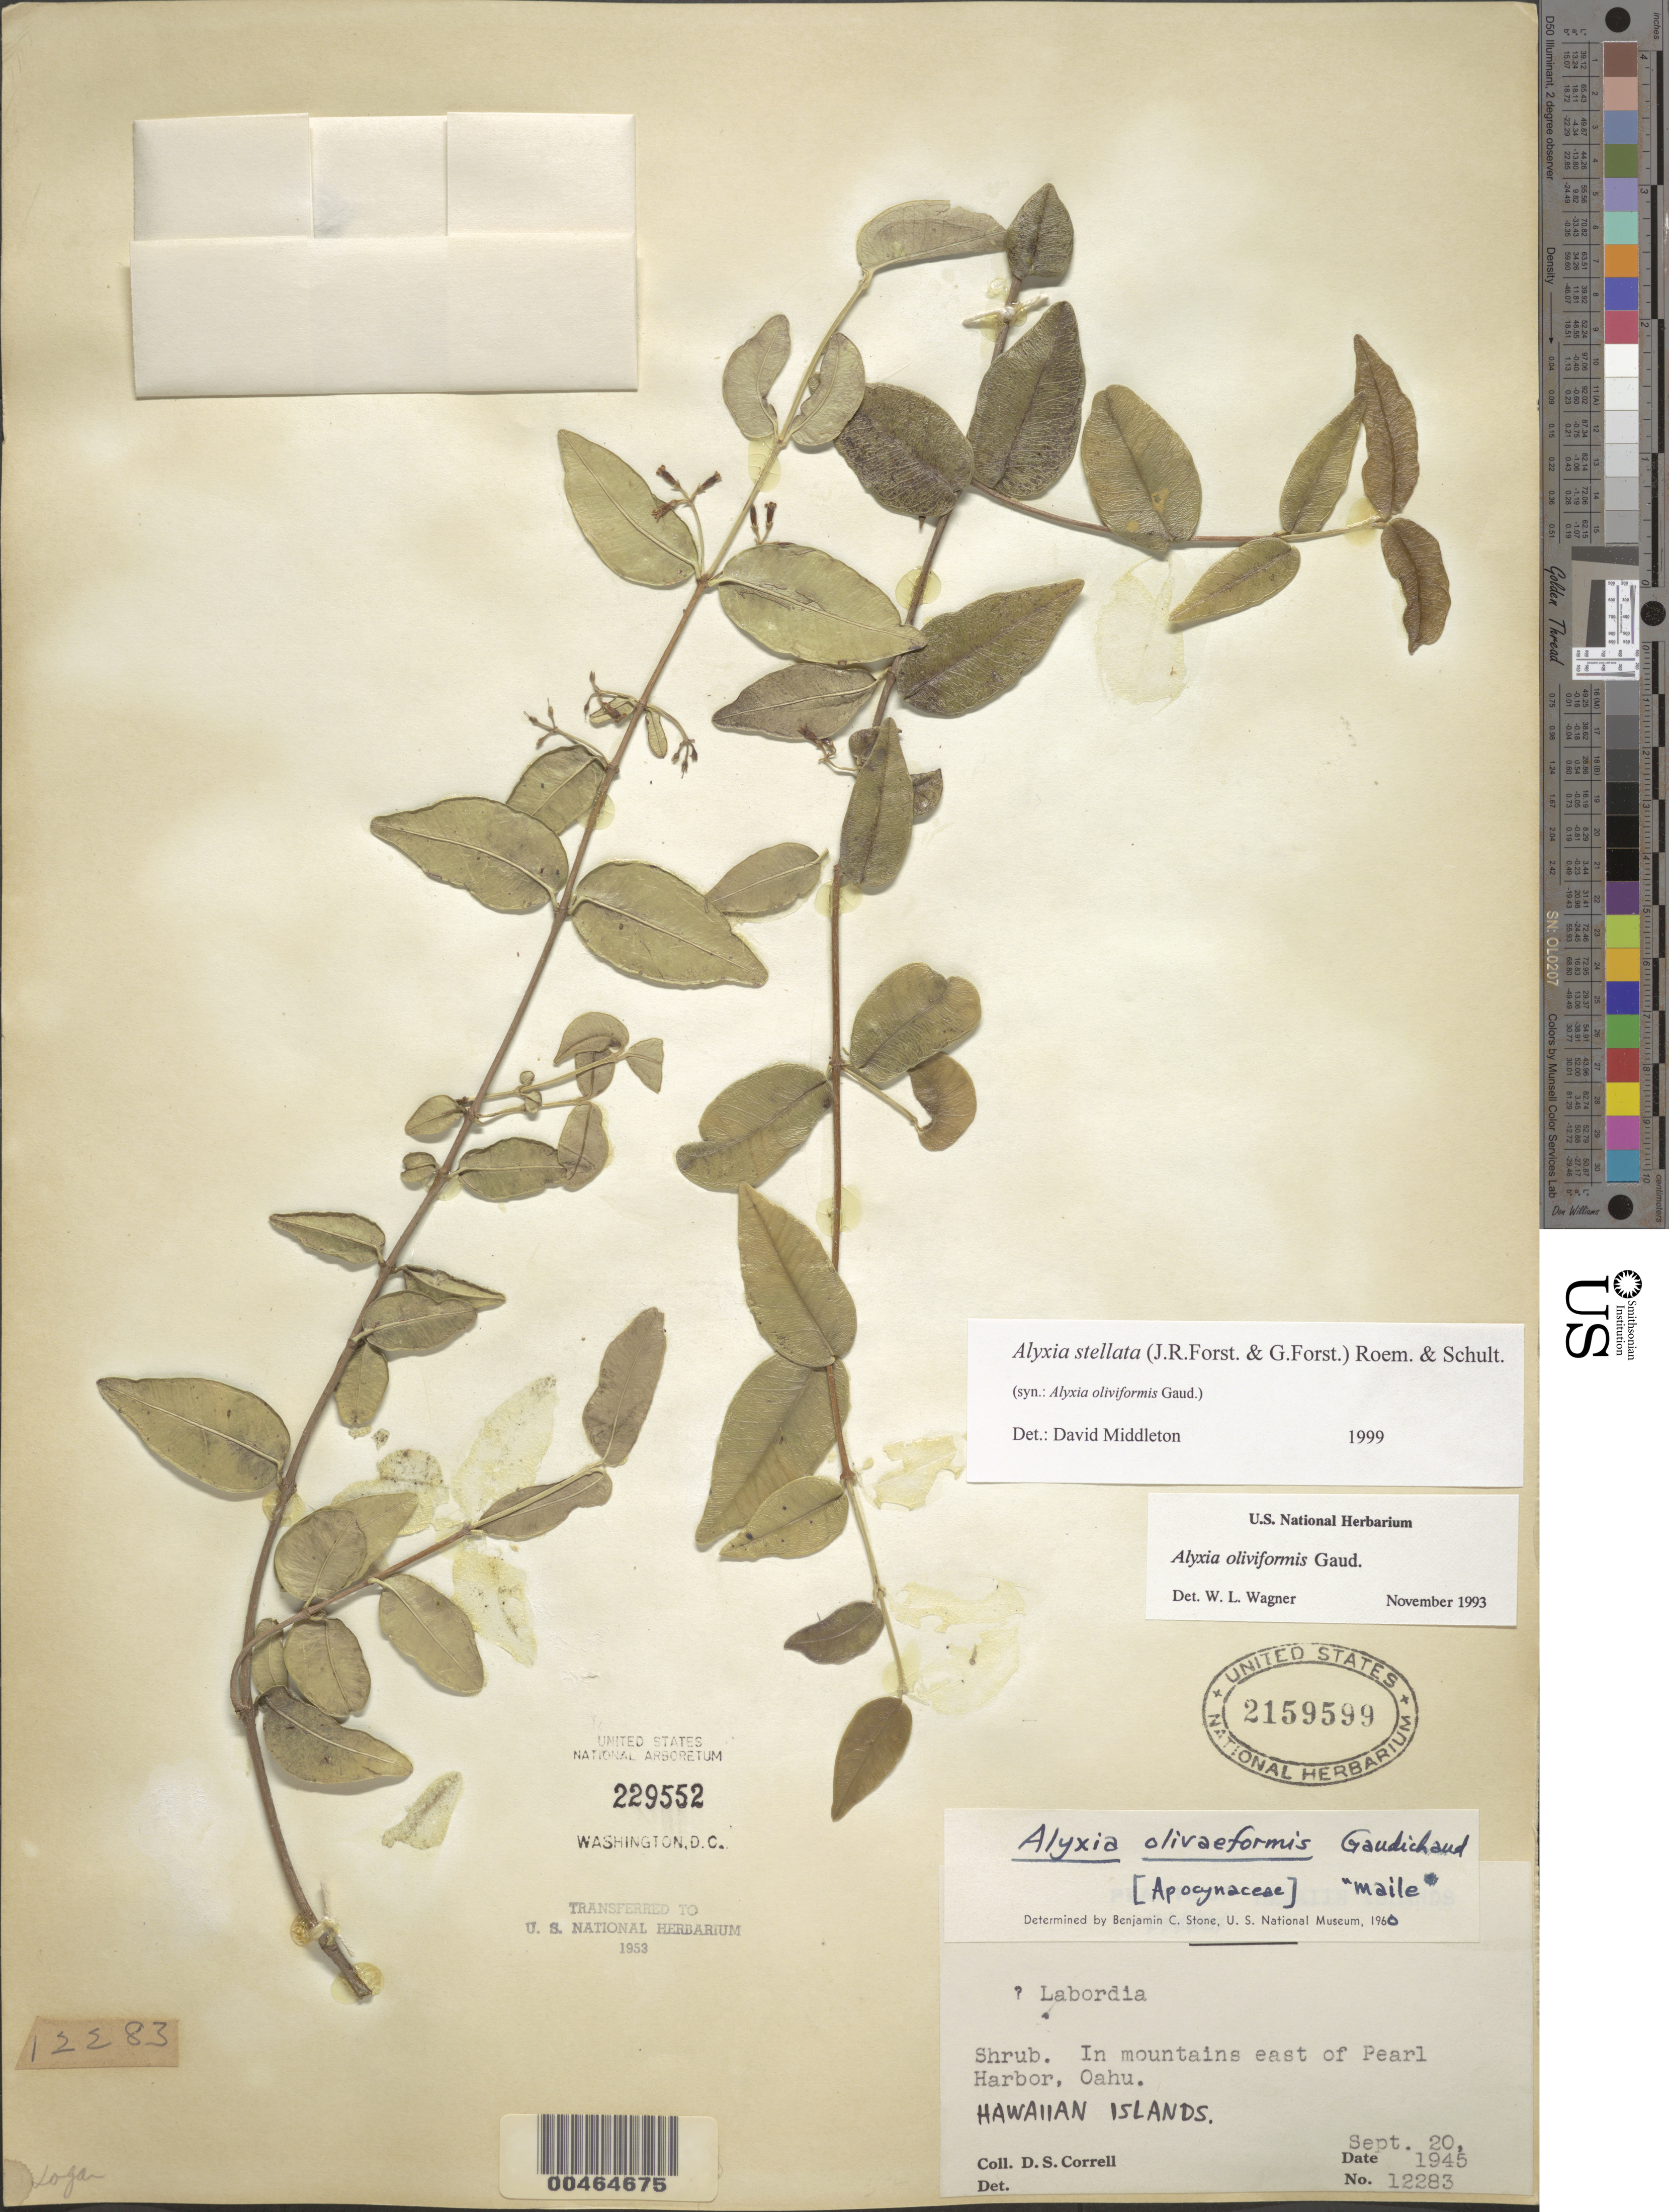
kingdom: Plantae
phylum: Tracheophyta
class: Magnoliopsida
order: Gentianales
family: Apocynaceae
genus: Alyxia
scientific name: Alyxia stellata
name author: (J.R. Forst. & G. Forst.) Roem. & Schult.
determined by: Middleton, D. J.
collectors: D. S. Correll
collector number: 12283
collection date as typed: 20 Sep 1945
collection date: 1945-09-20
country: United States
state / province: Hawaii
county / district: Honolulu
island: Oahu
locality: In mts. E of Pearl Harbor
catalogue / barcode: US 2159599